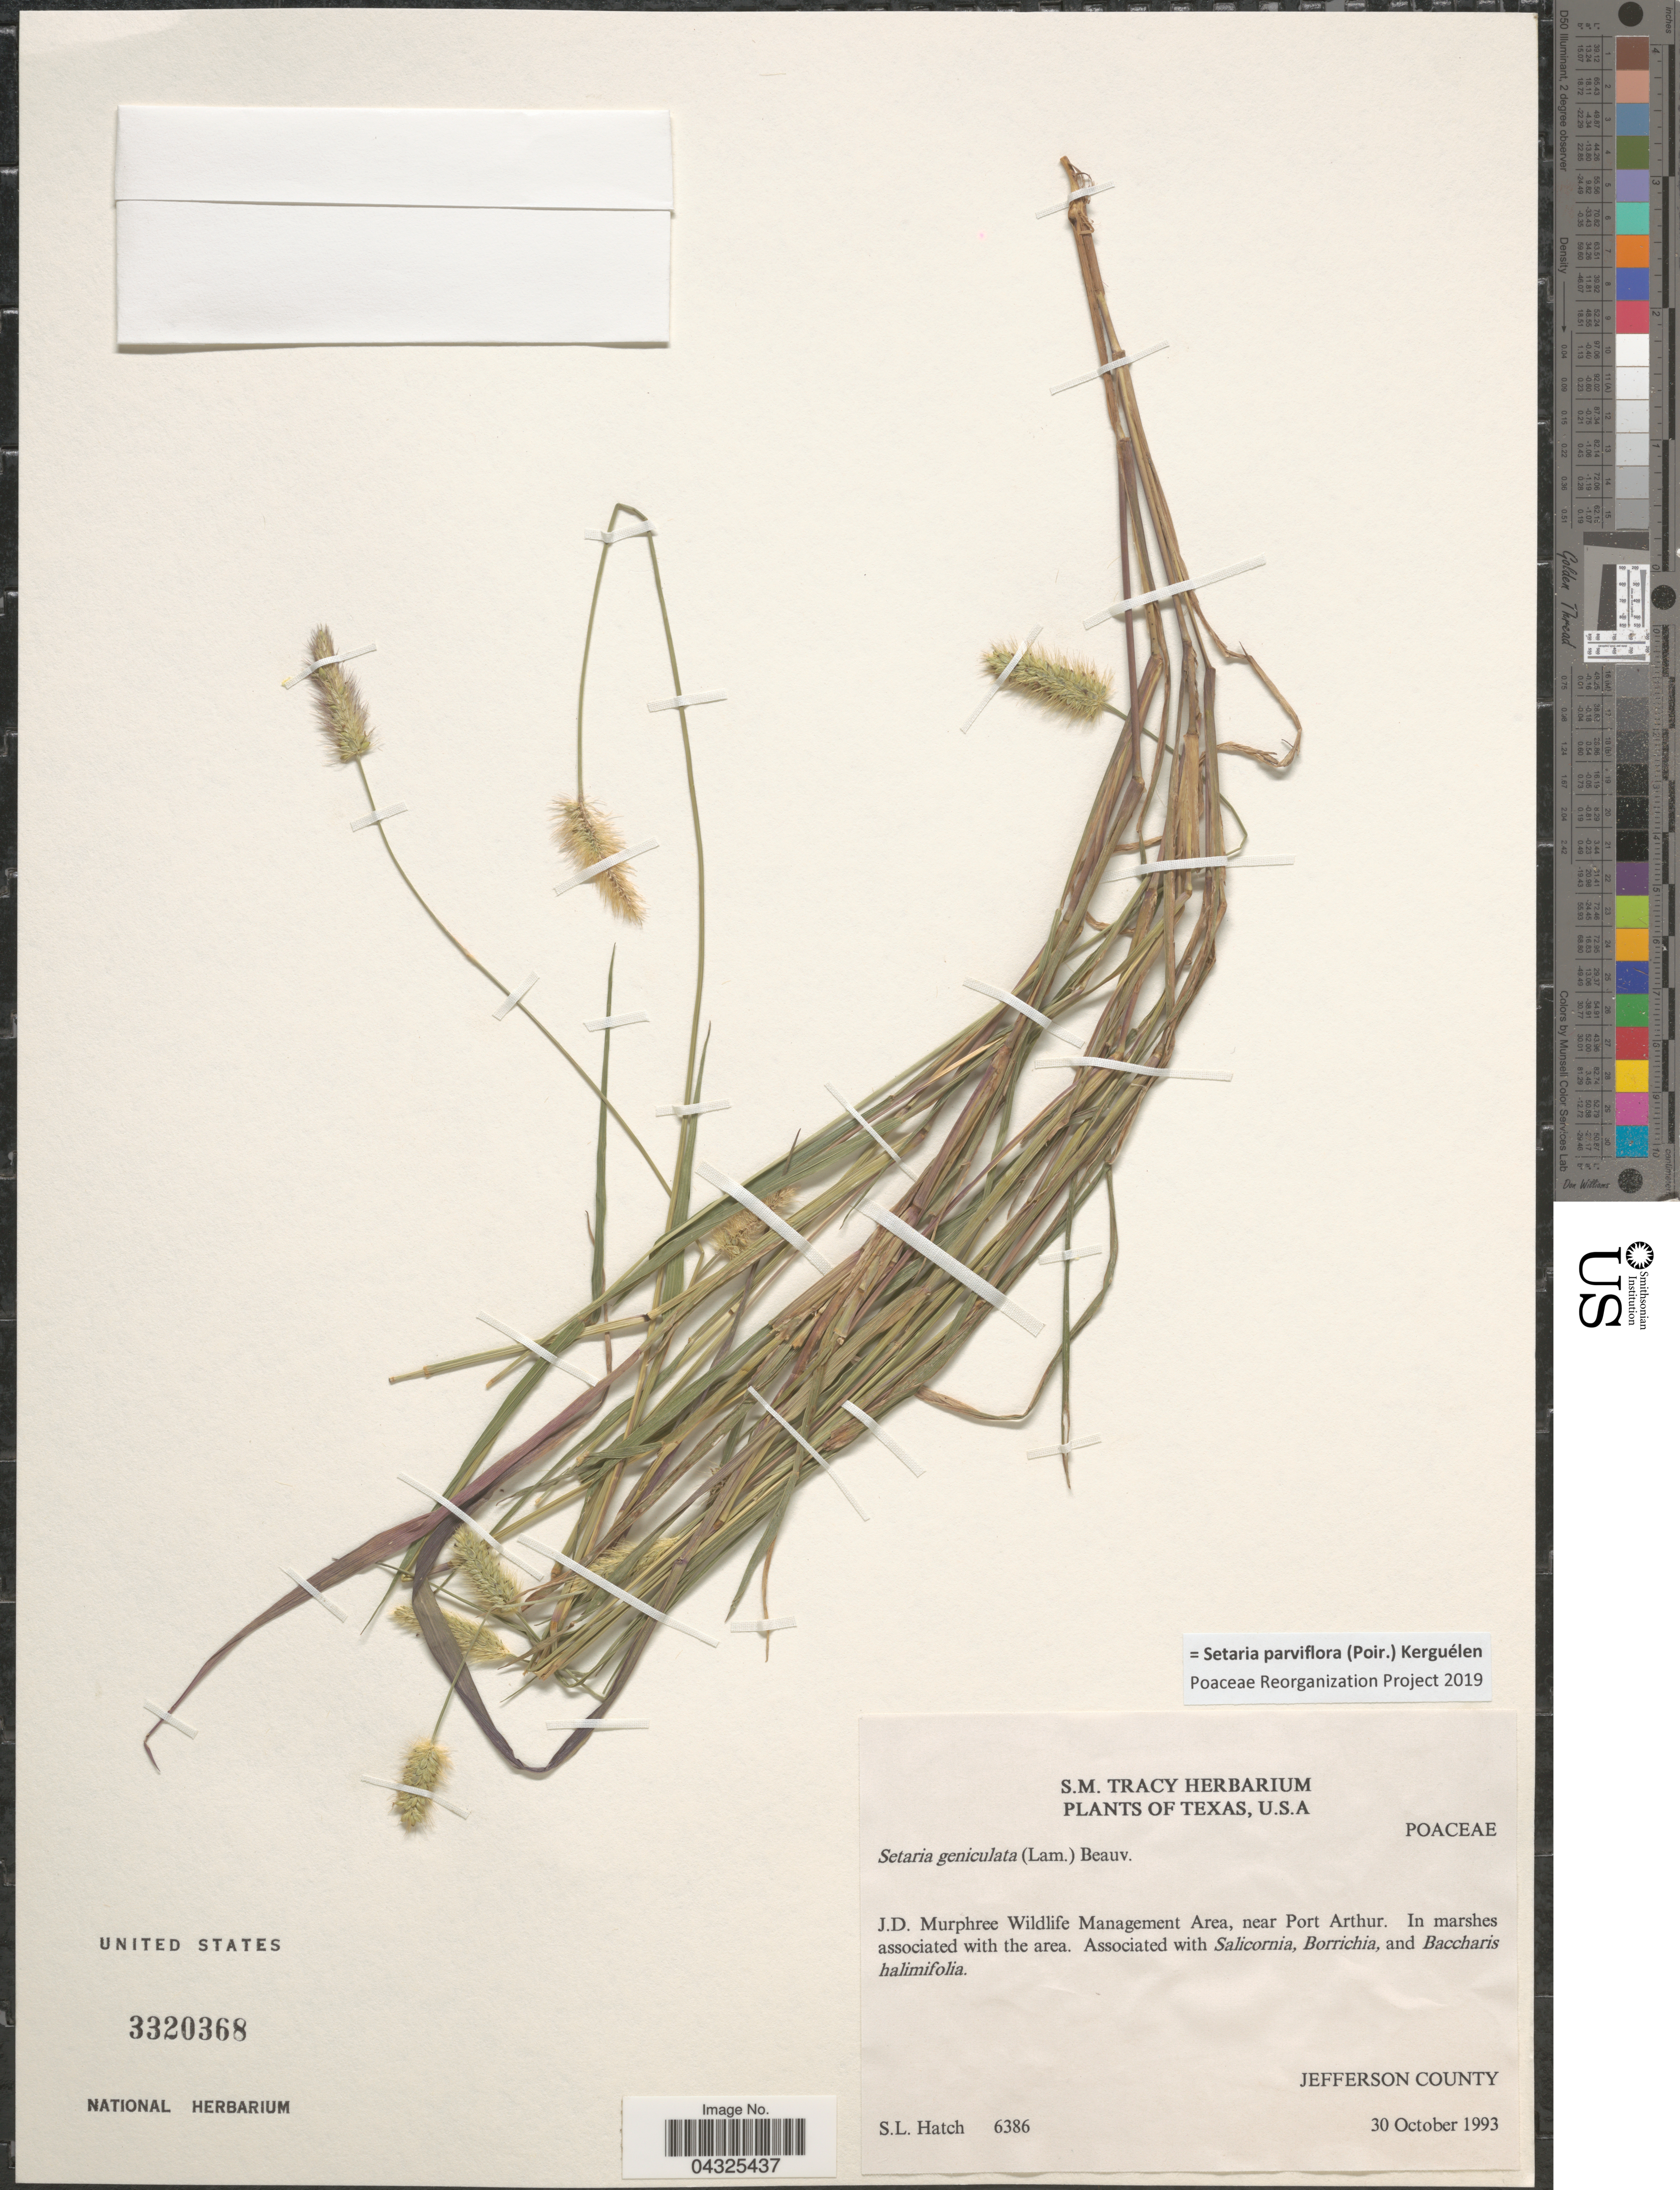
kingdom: Plantae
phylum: Tracheophyta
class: Liliopsida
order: Poales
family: Poaceae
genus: Setaria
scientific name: Setaria parviflora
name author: (Poir.) Kerguélen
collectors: S. Hatch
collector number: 6386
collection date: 1993-10-30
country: United States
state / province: Texas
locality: J.D. Murphree Wildlife Management Area, near Port Arthur. Jefferson County.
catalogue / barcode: US 3320368